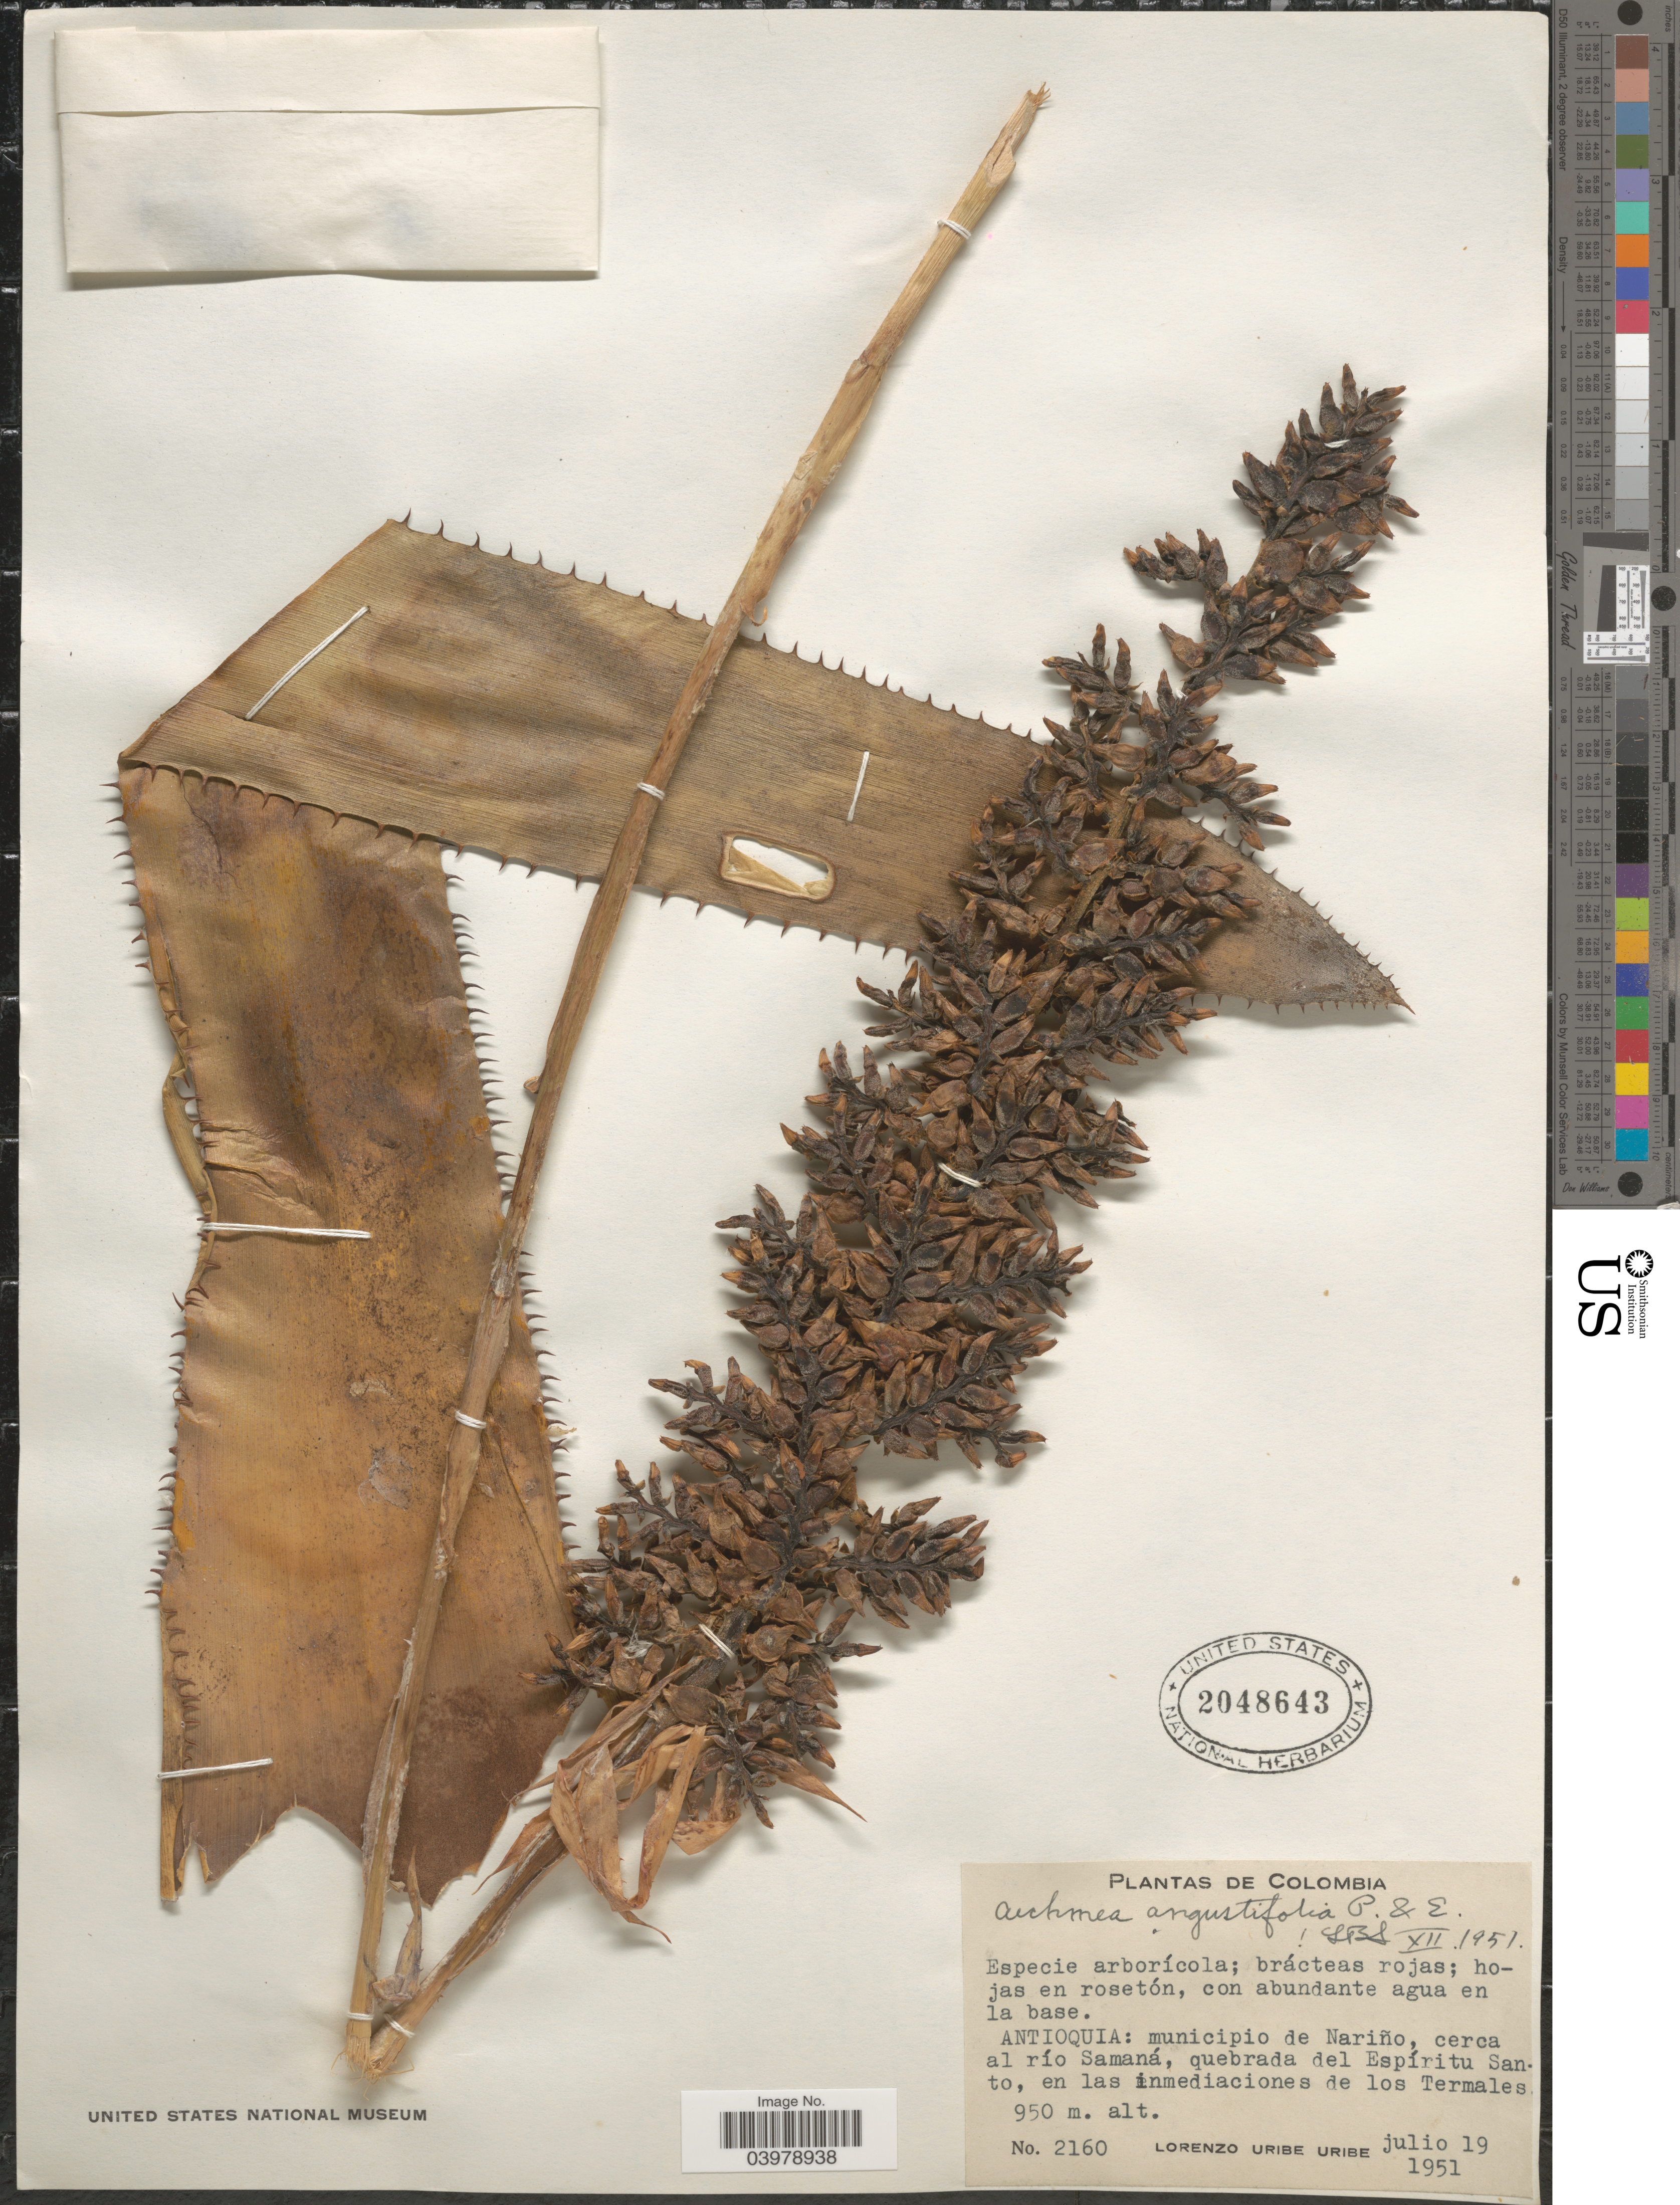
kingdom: Plantae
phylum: Tracheophyta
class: Liliopsida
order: Poales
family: Bromeliaceae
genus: Aechmea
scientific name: Aechmea angustifolia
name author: Poepp. & Endl.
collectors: L. Uribe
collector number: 2160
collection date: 1951-07-19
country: Colombia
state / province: Antioquia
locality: Municipio de Nariño, cerca al río Samaná, quebrada del Espíritu Santo, en las inmediaciones de los Termales.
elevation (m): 950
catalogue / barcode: US 2048643